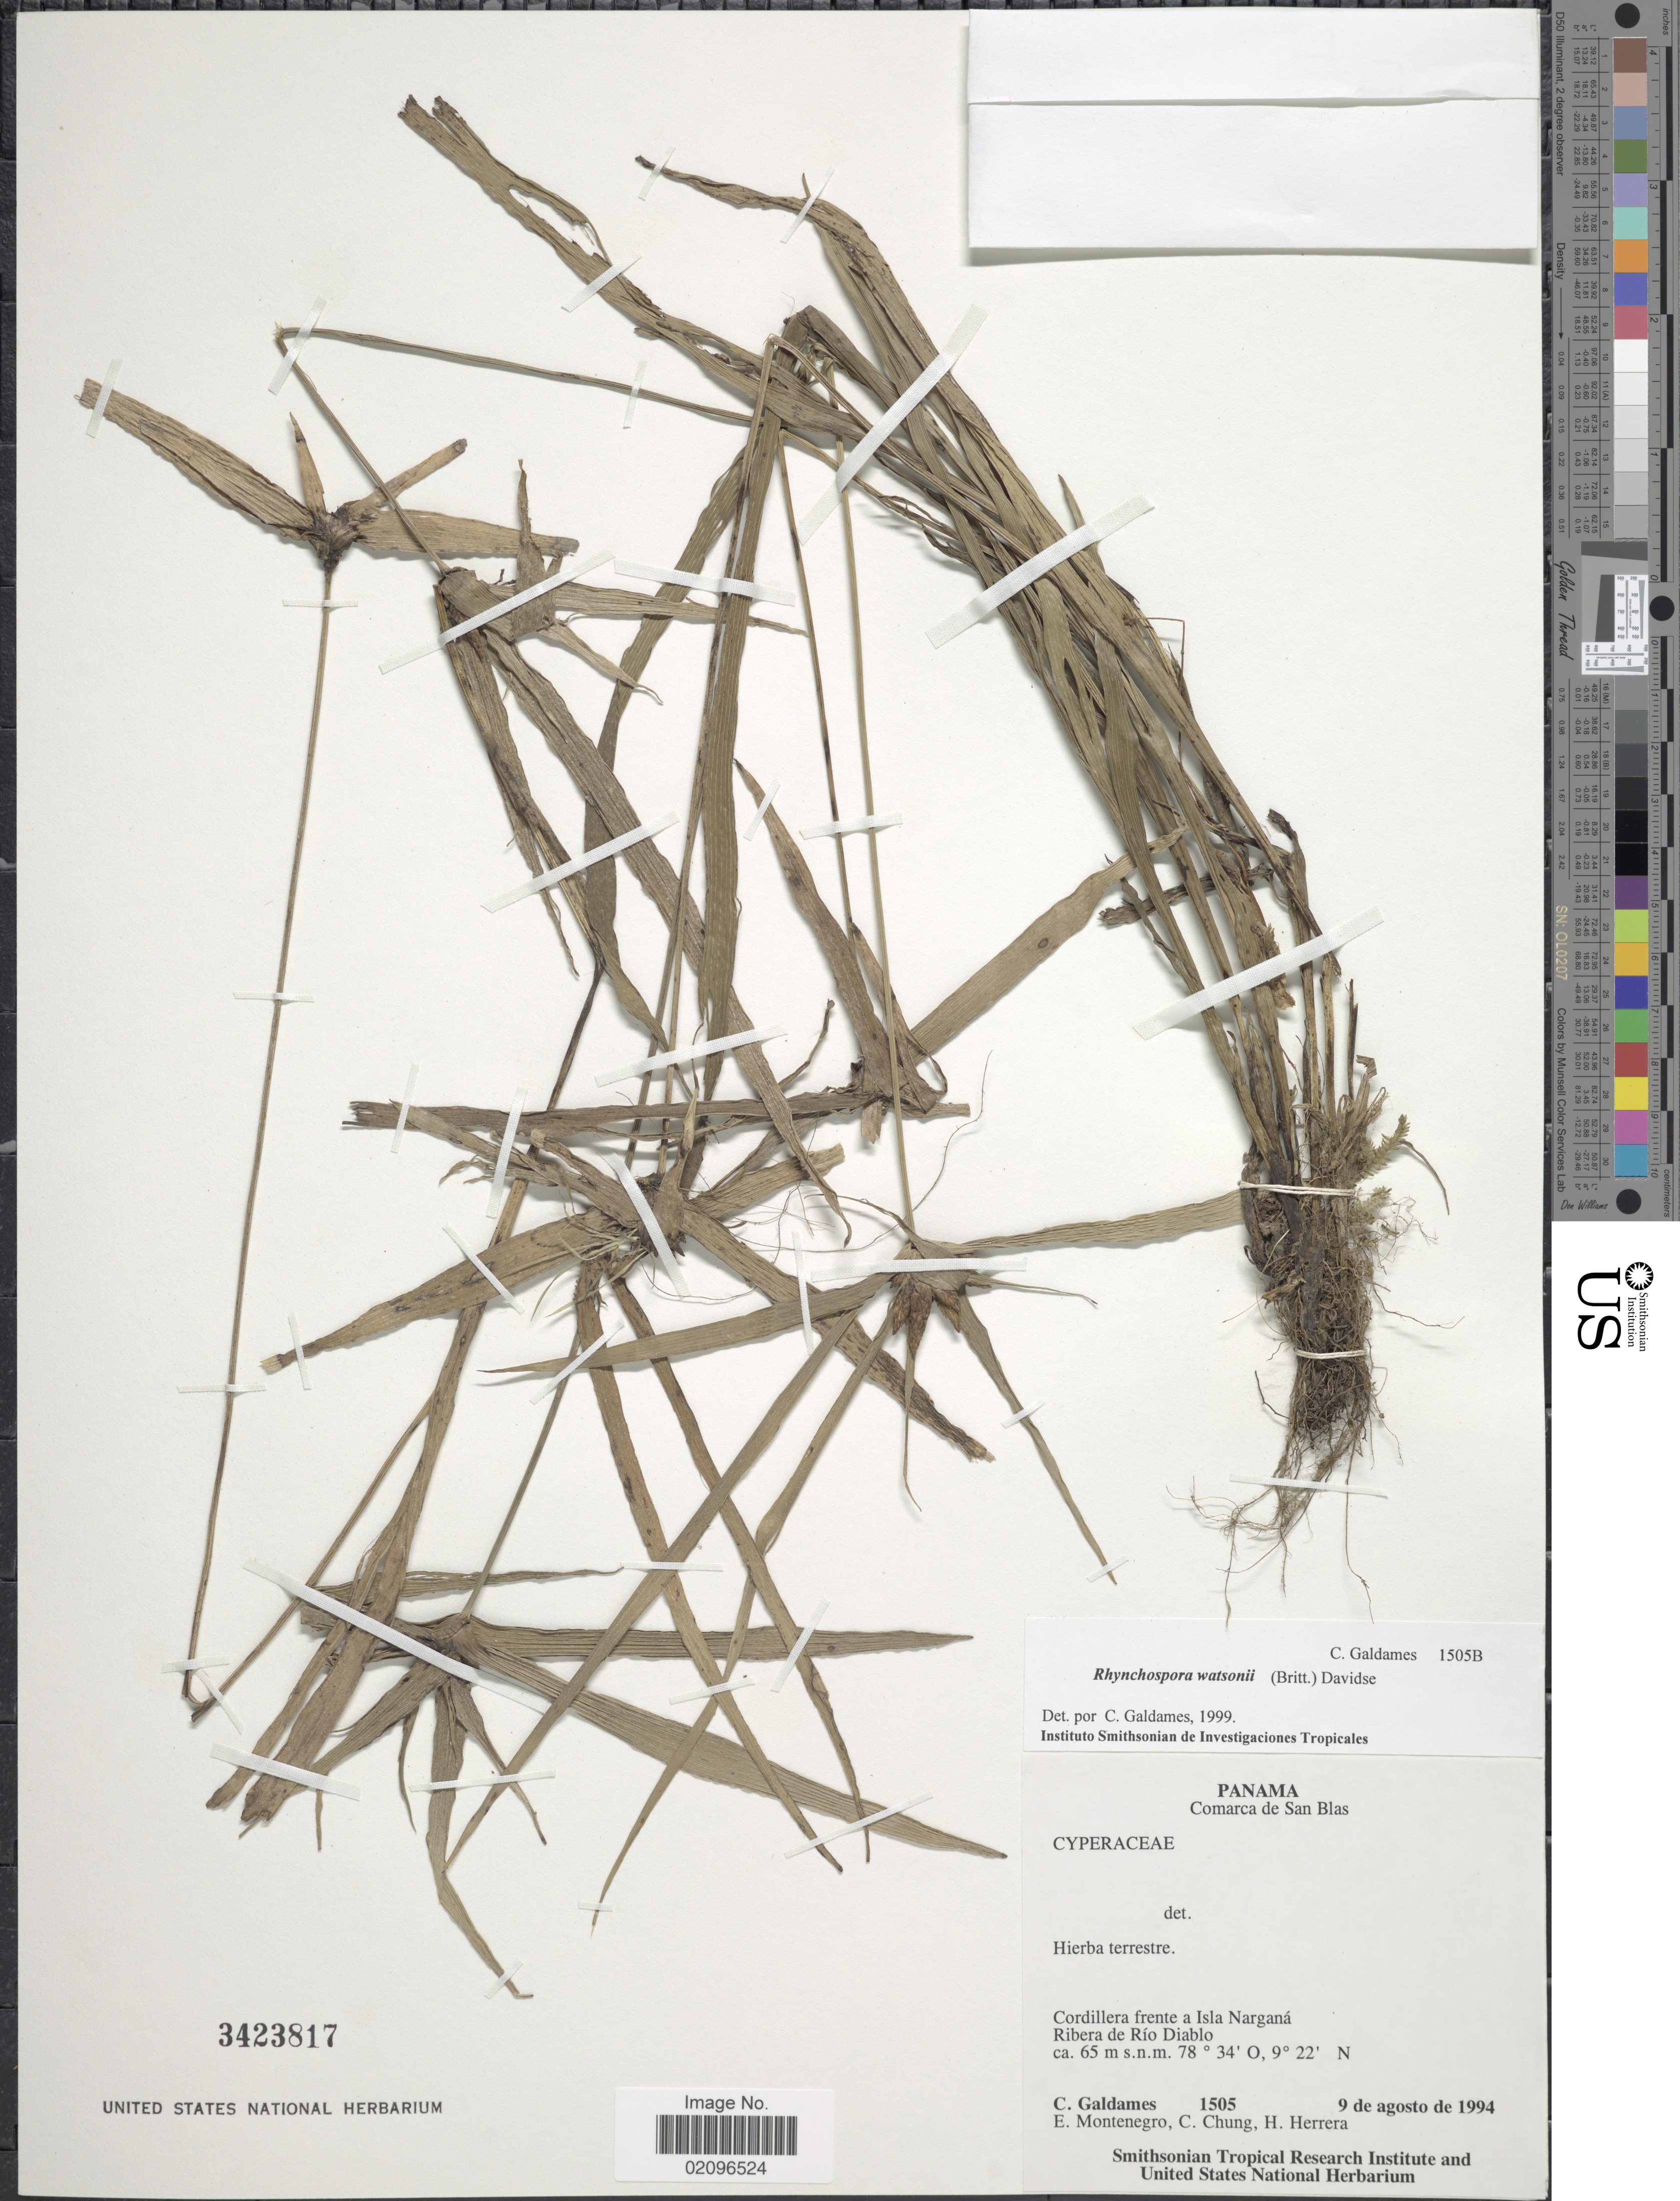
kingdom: Plantae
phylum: Tracheophyta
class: Liliopsida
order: Poales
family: Cyperaceae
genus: Rhynchospora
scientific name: Rhynchospora watsonii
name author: (Britton) Davidse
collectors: C. Galdames, E. Montenegro, C. Chung & H. Herrera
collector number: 1505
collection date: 1994-08-09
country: Panama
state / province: Kuna Yala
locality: Comarca de San Blas. Cordillera frente a Isla Nargana, Ribera de Rio Diablo.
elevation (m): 65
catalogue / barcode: US 3423817